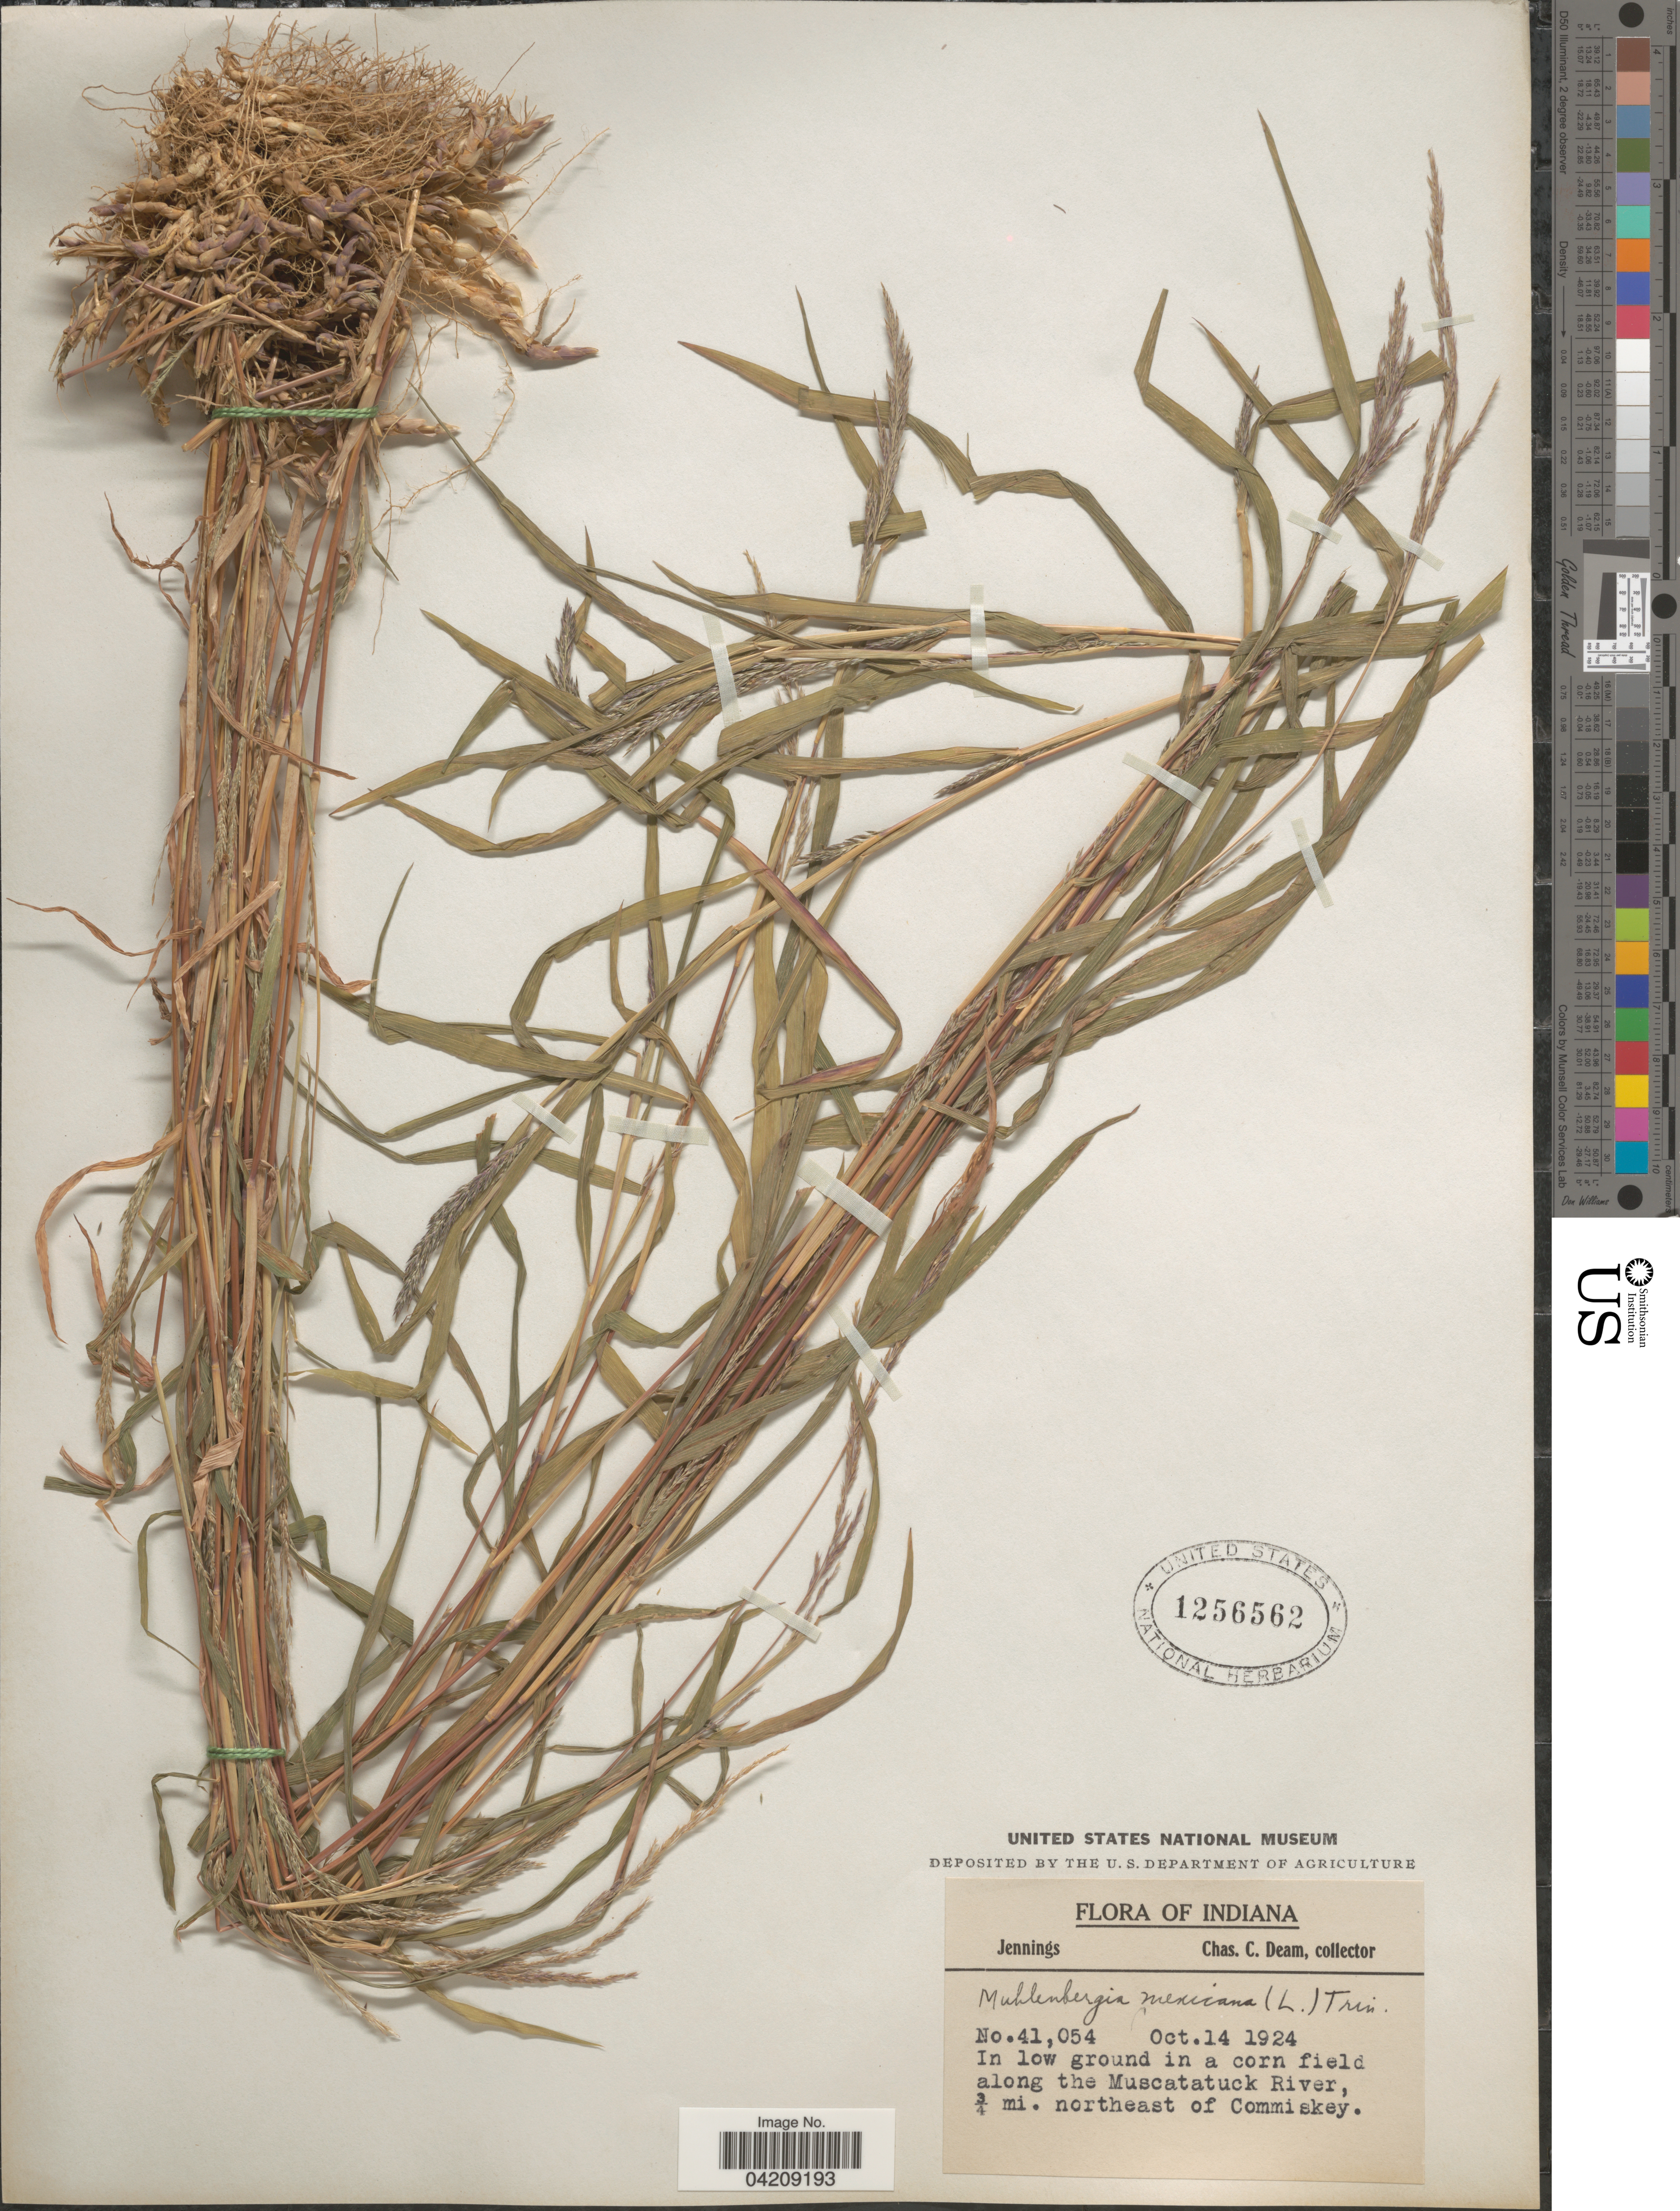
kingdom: Plantae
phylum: Tracheophyta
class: Liliopsida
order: Poales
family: Poaceae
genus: Muhlenbergia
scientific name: Muhlenbergia frondosa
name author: (Poir.) Fernald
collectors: C. C. Deam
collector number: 41054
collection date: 1924-10-14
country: United States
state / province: Indiana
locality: Jennings. In low ground in a corn field along the Muscatatuck River, ¾ mi. northeast of Commiskey.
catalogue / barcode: US 1256562